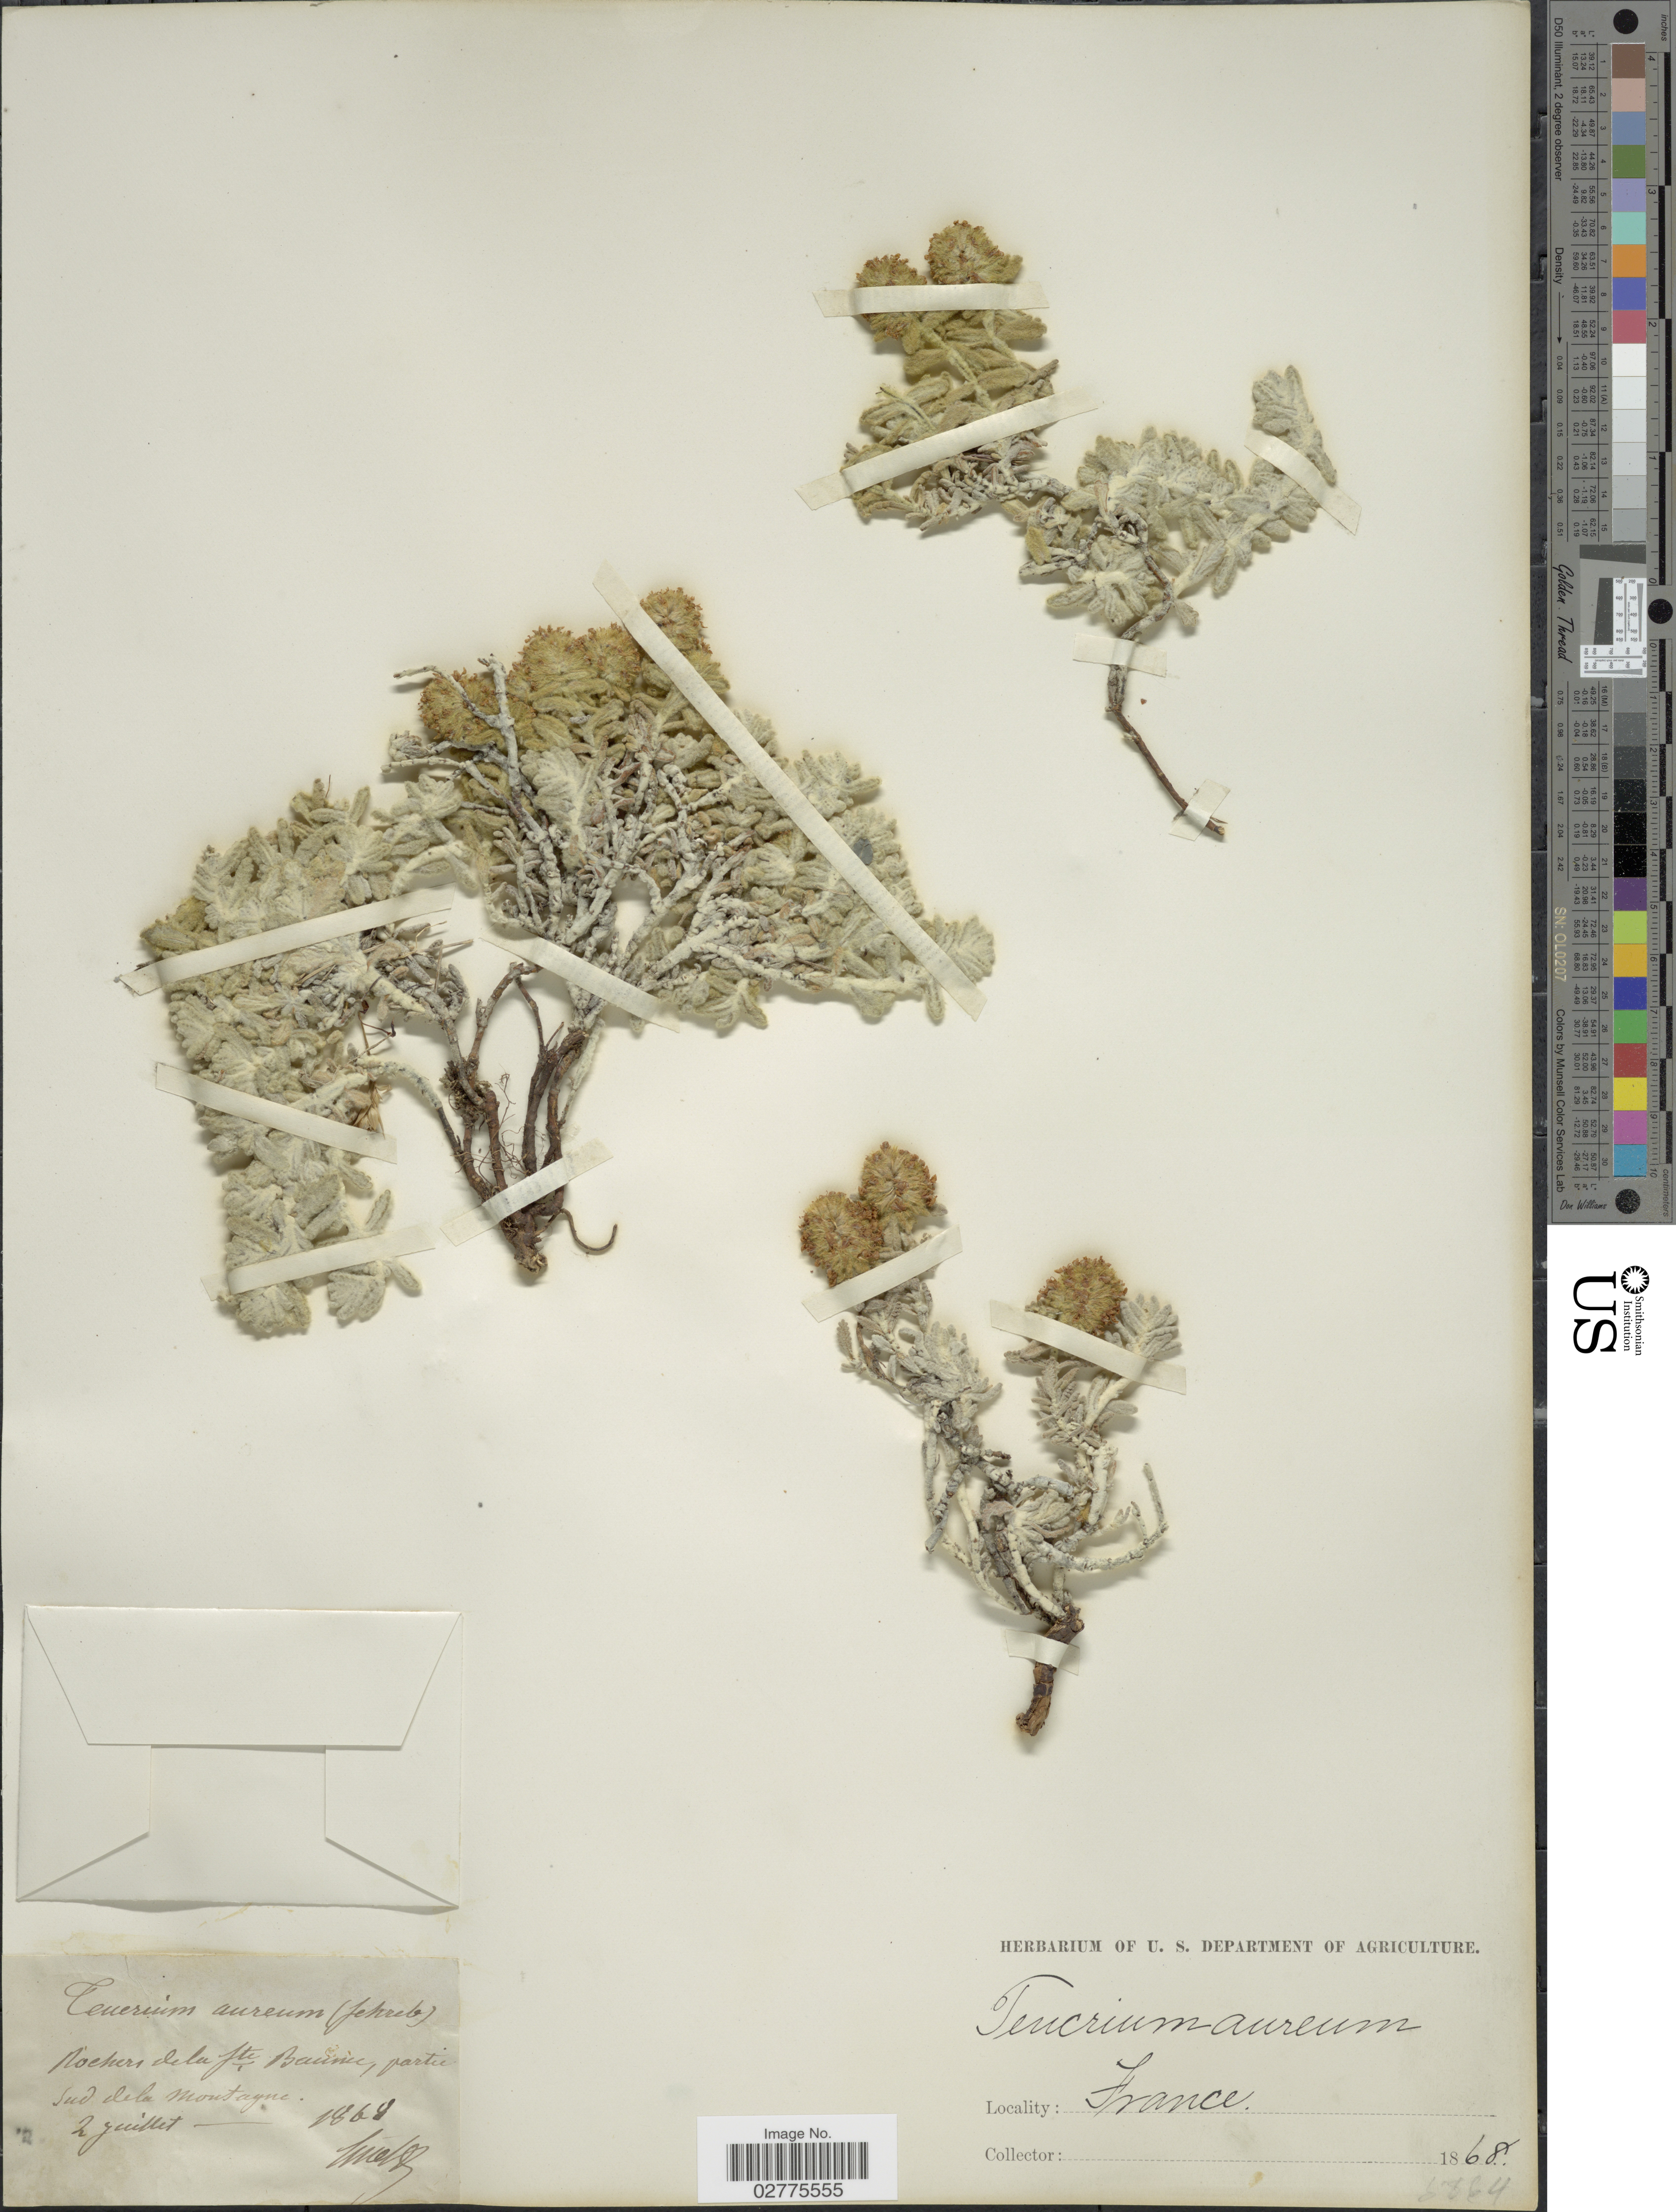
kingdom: Plantae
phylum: Tracheophyta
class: Magnoliopsida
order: Lamiales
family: Lamiaceae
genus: Teucrium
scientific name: Teucrium aureum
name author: Schreb.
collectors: Huetz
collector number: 5864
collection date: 1868-07-02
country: France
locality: Rochers de la Ste Baume, partie Sud de la montagne